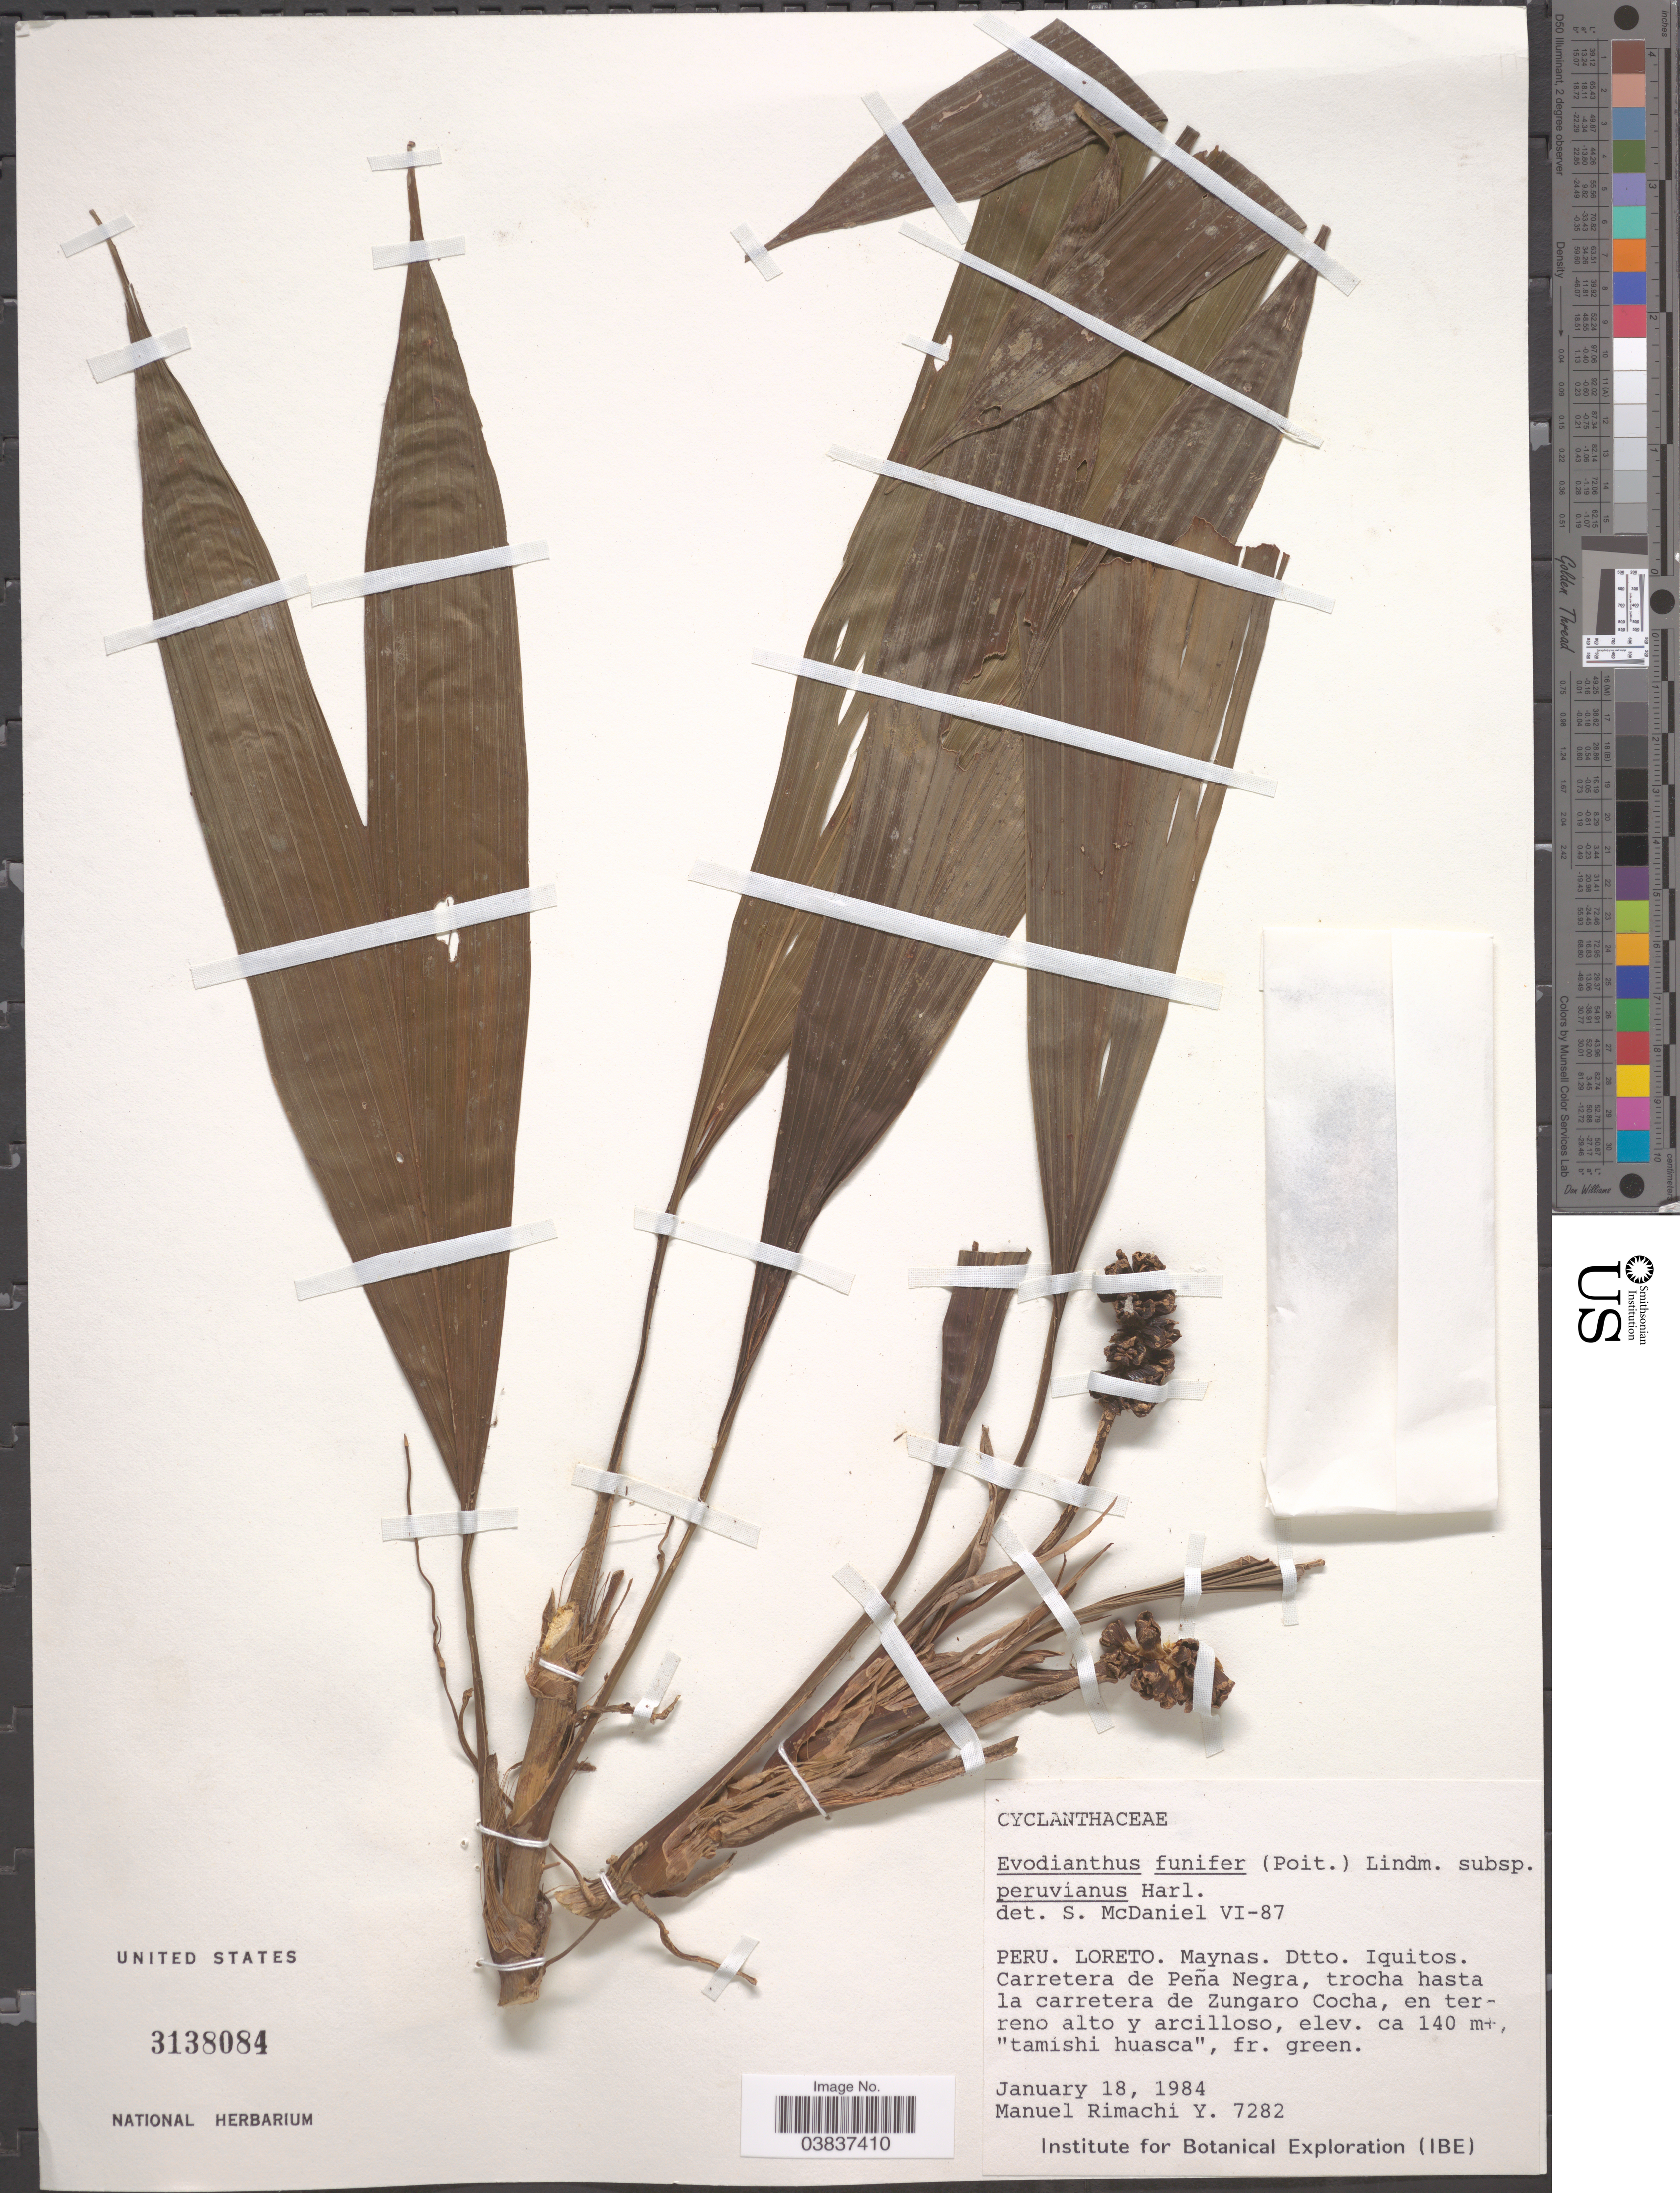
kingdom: Plantae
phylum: Tracheophyta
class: Liliopsida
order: Pandanales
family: Cyclanthaceae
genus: Evodianthus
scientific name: Evodianthus funifer subsp. peruvianus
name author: Harling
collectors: M. Rimachi Y.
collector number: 7282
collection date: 1984-01-18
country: Peru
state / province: Loreto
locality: Maynas. Dtto. Iquitos. Carretera de Peña Negra, trocha hasta la carretera de Zungaro Cocha.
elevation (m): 140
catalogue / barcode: US 3138084